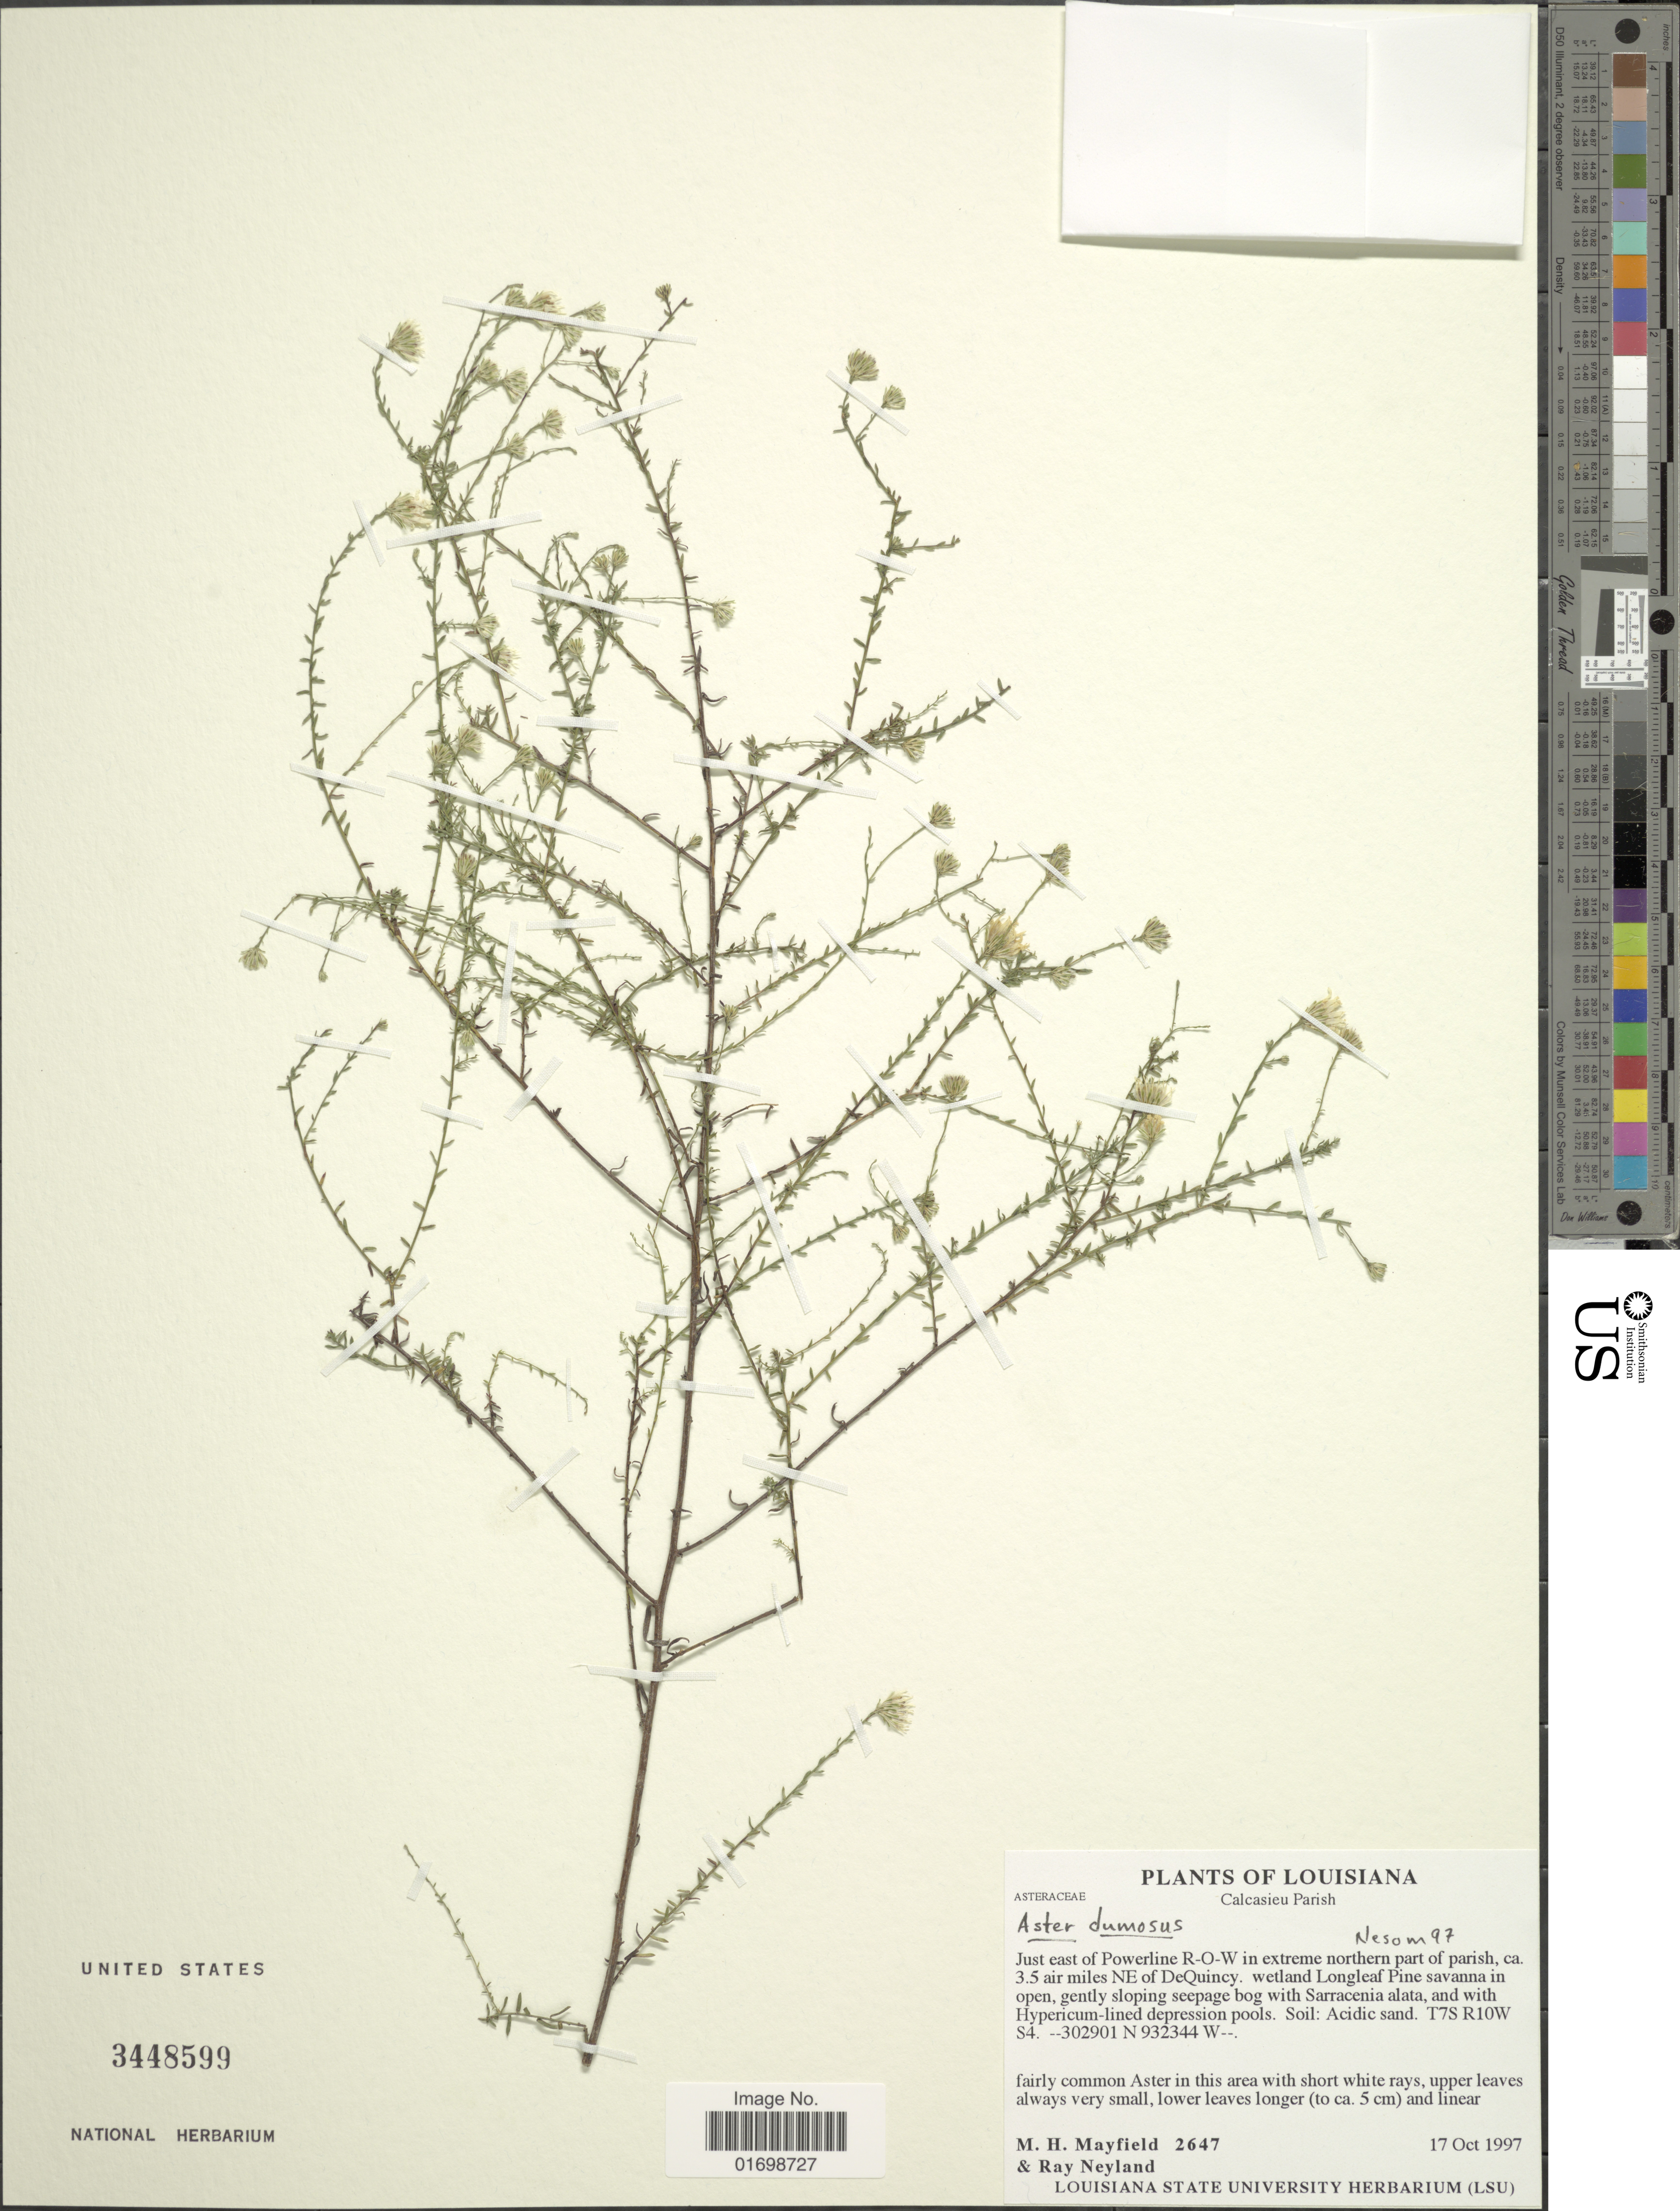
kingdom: Plantae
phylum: Tracheophyta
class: Magnoliopsida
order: Asterales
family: Asteraceae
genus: Symphyotrichum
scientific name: Symphyotrichum dumosum var. subulifolium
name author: (Torr. & A. Gray) G.L. Nesom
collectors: M. Mayfield & R. Neyland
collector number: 2647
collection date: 1997-10-17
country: United States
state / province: Louisiana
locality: Calcasieu Parish, just east of Powerline R-O-W in extreme northern part of parish, ca. 3.5 air miles NE of DeQuincy, wetland Longleaf Pine savanna in open, gently sloping seepage bog, T7S R10W S4.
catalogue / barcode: US 3448599